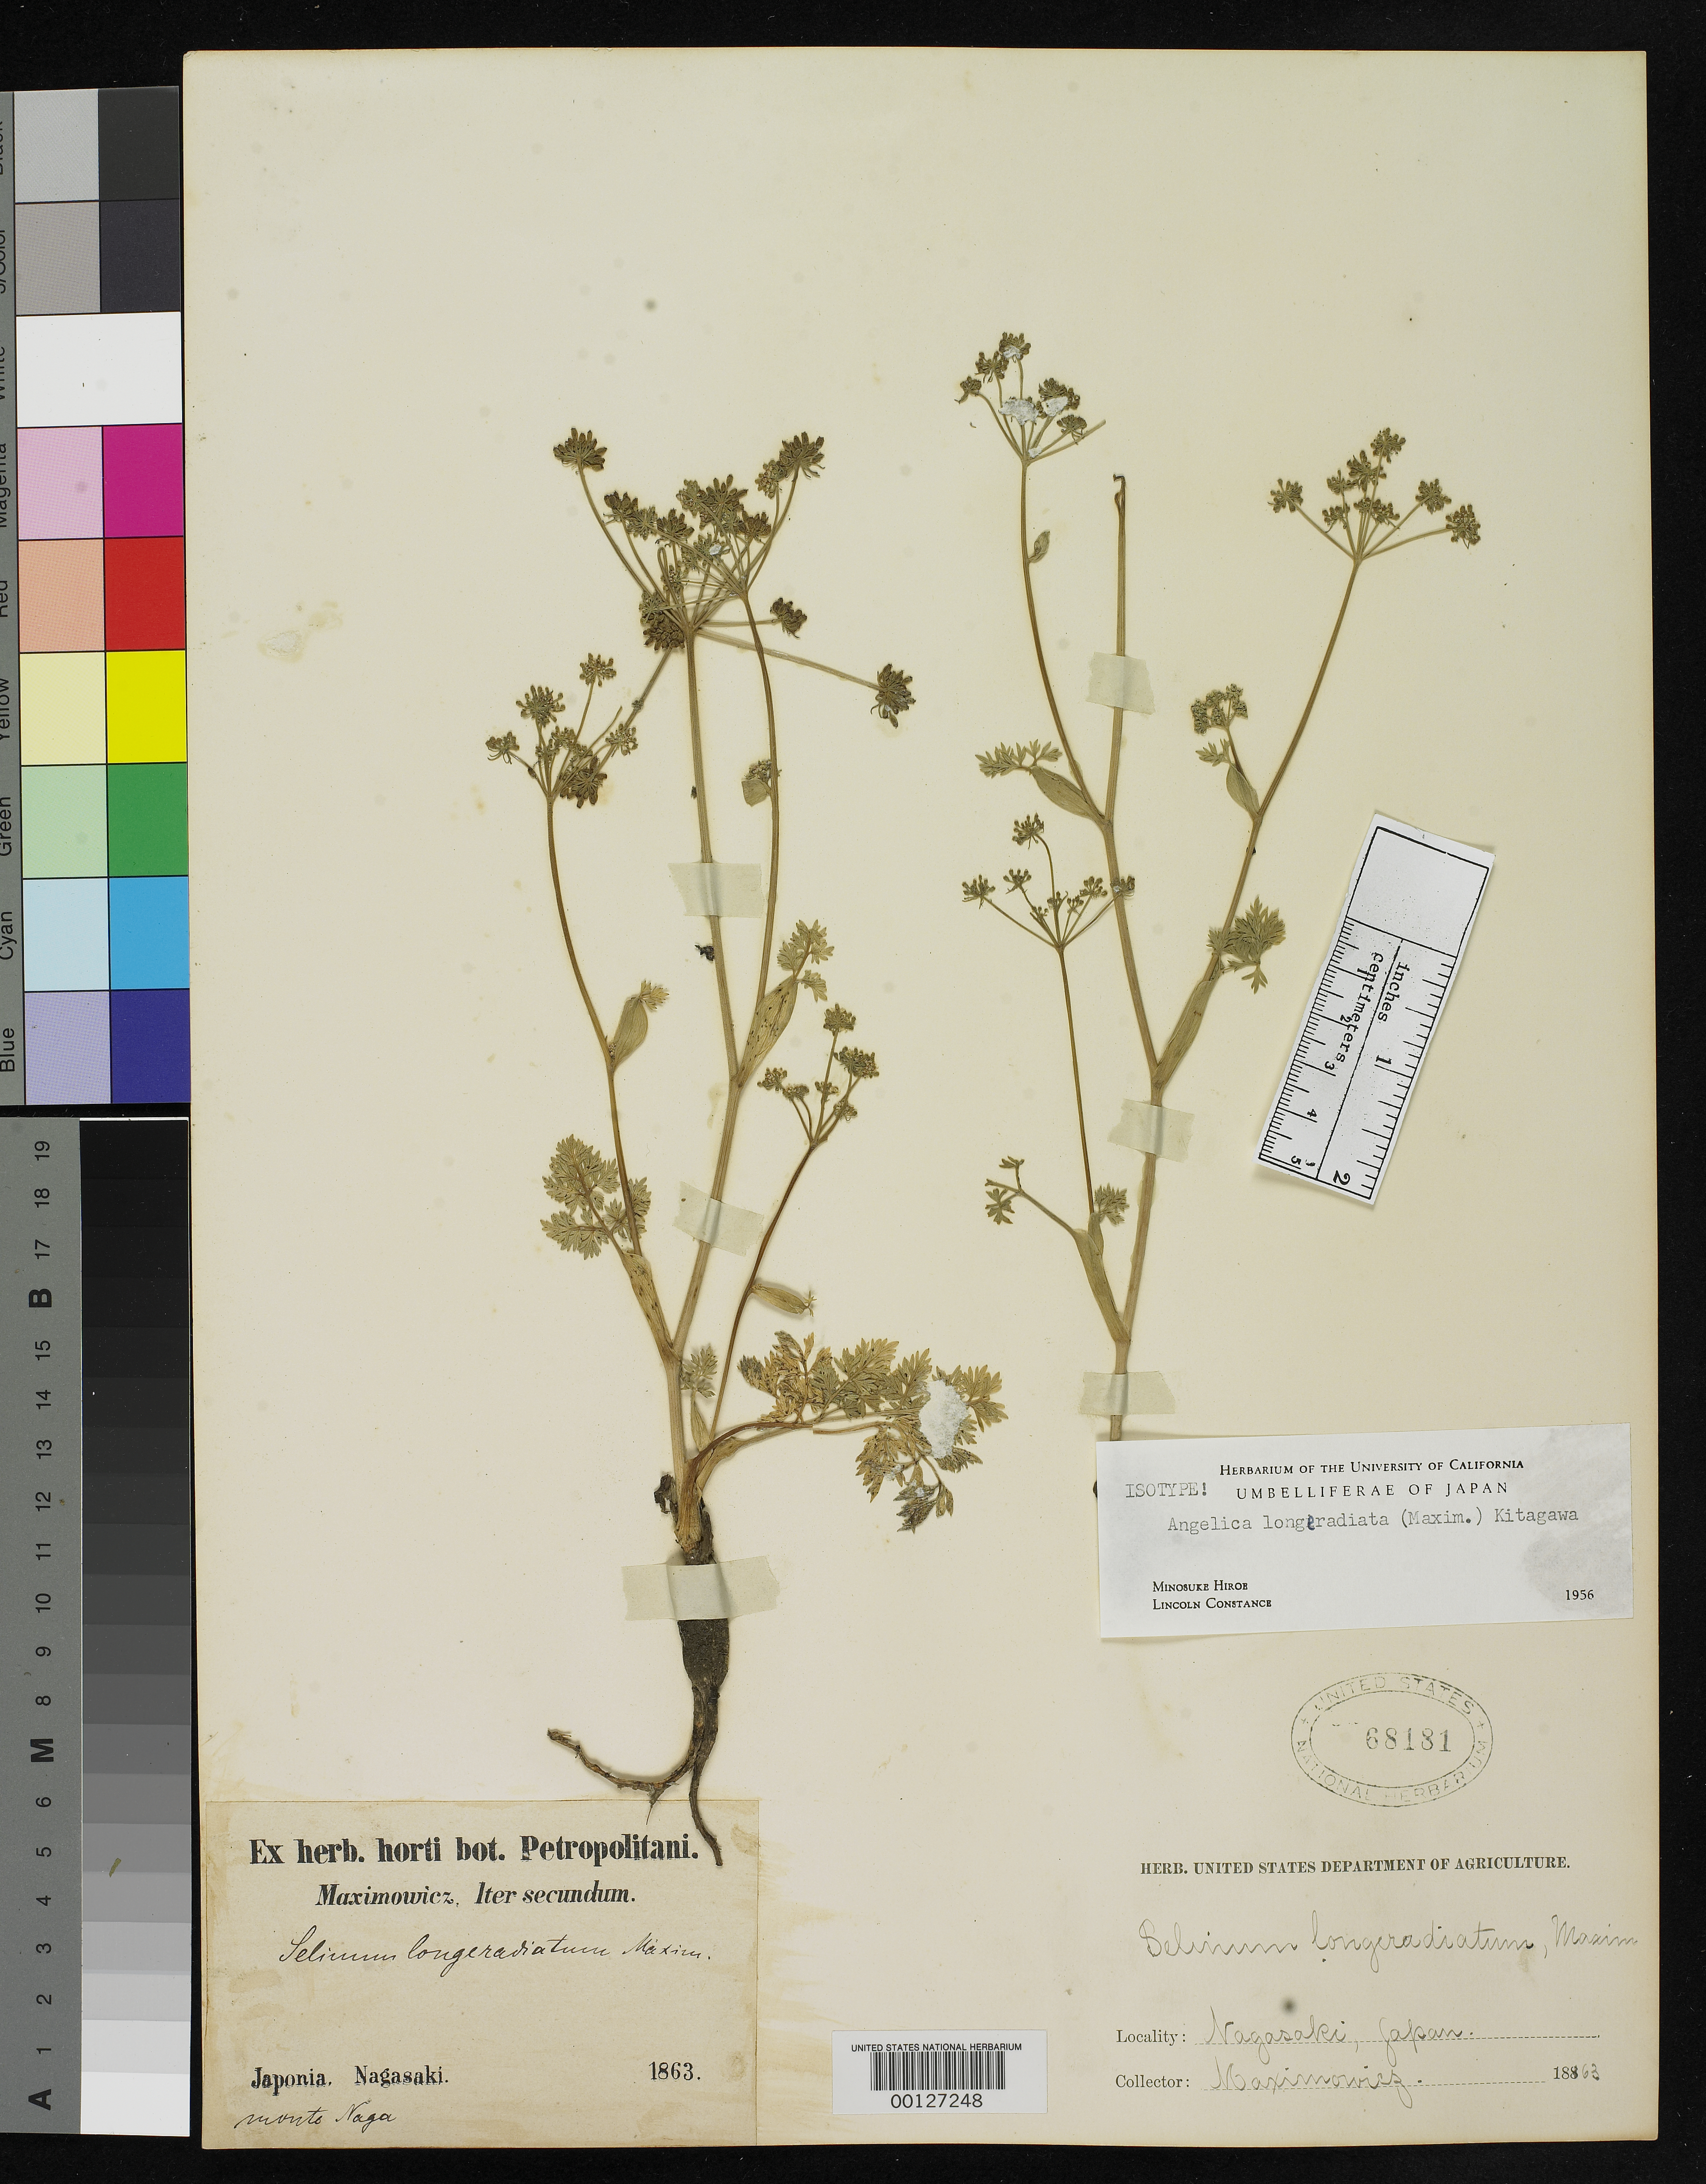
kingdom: Plantae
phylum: Tracheophyta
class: Magnoliopsida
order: Apiales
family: Apiaceae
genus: Selinum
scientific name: Selinum longeradiatum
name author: Maxim.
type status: Type Collection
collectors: C. J. Maximowicz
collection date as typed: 1863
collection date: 1863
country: Japan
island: Kyushu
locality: Japonia. Nagasaki.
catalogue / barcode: US 68181